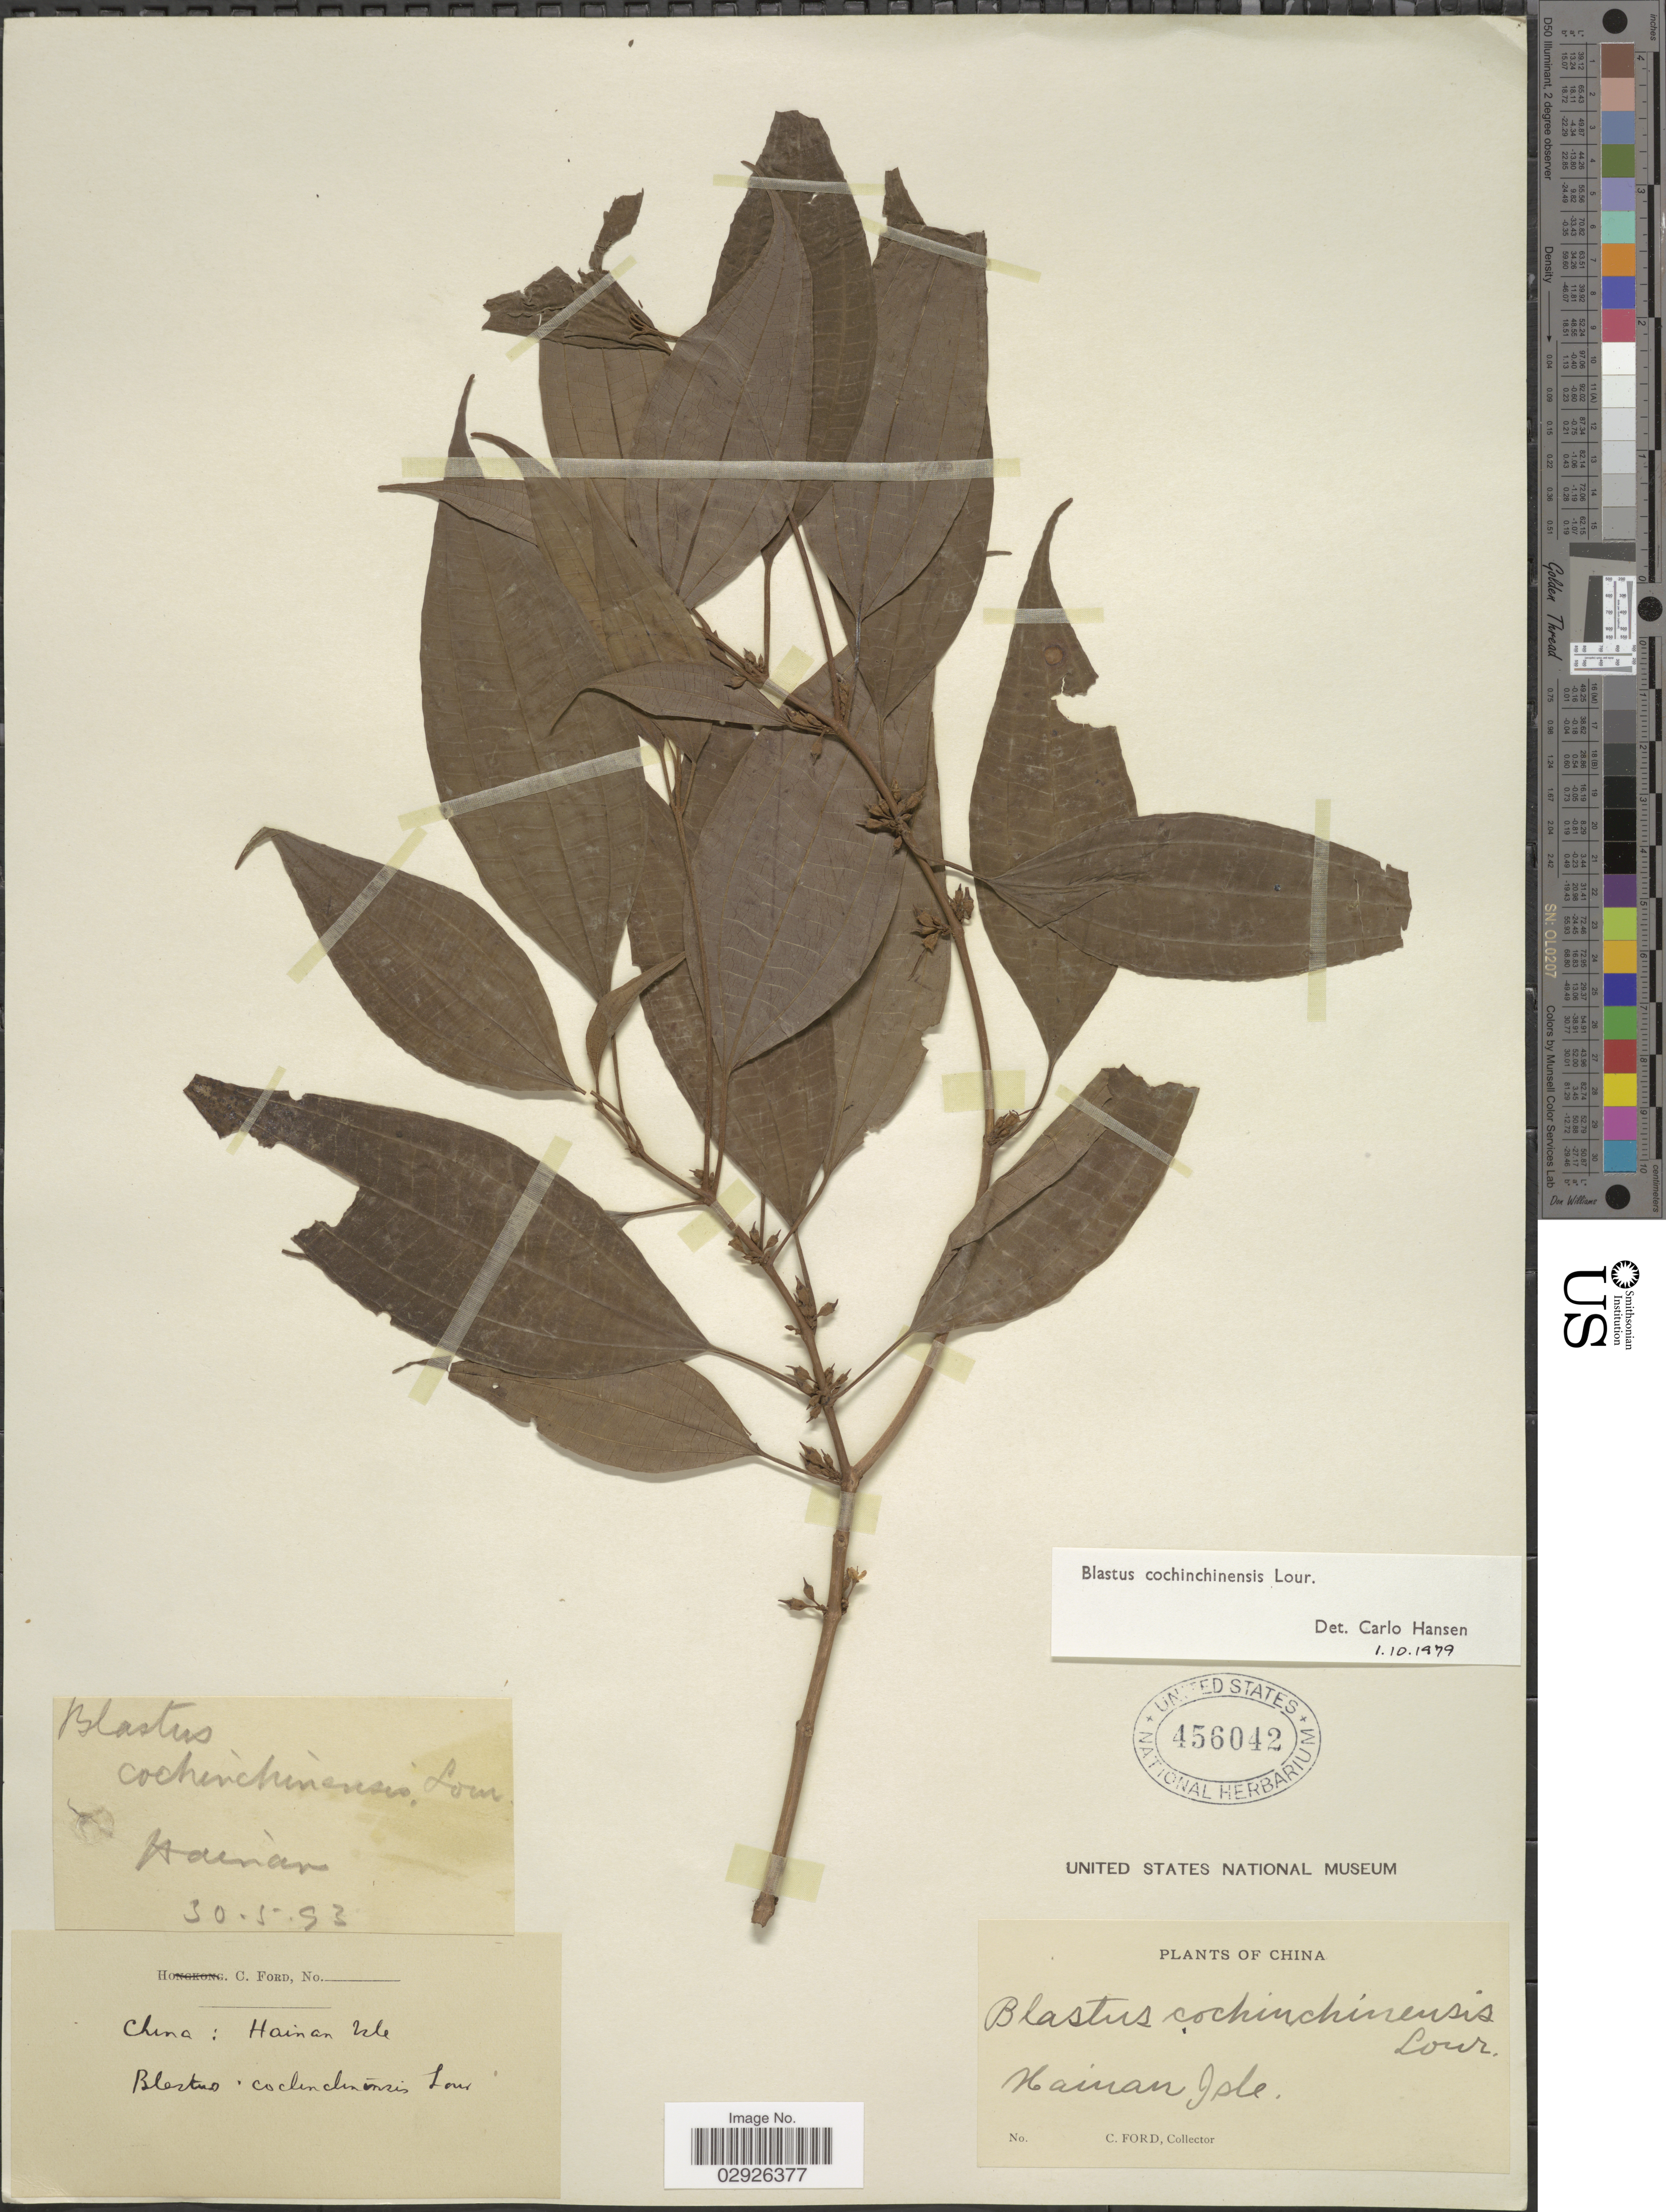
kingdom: Plantae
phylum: Tracheophyta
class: Magnoliopsida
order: Myrtales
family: Melastomataceae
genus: Blastus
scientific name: Blastus cochinchinensis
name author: Lour.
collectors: C. Ford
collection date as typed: Transcribed d/m/y: 30/5/93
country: China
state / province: Hainan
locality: Hainan Isle.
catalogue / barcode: US 456042